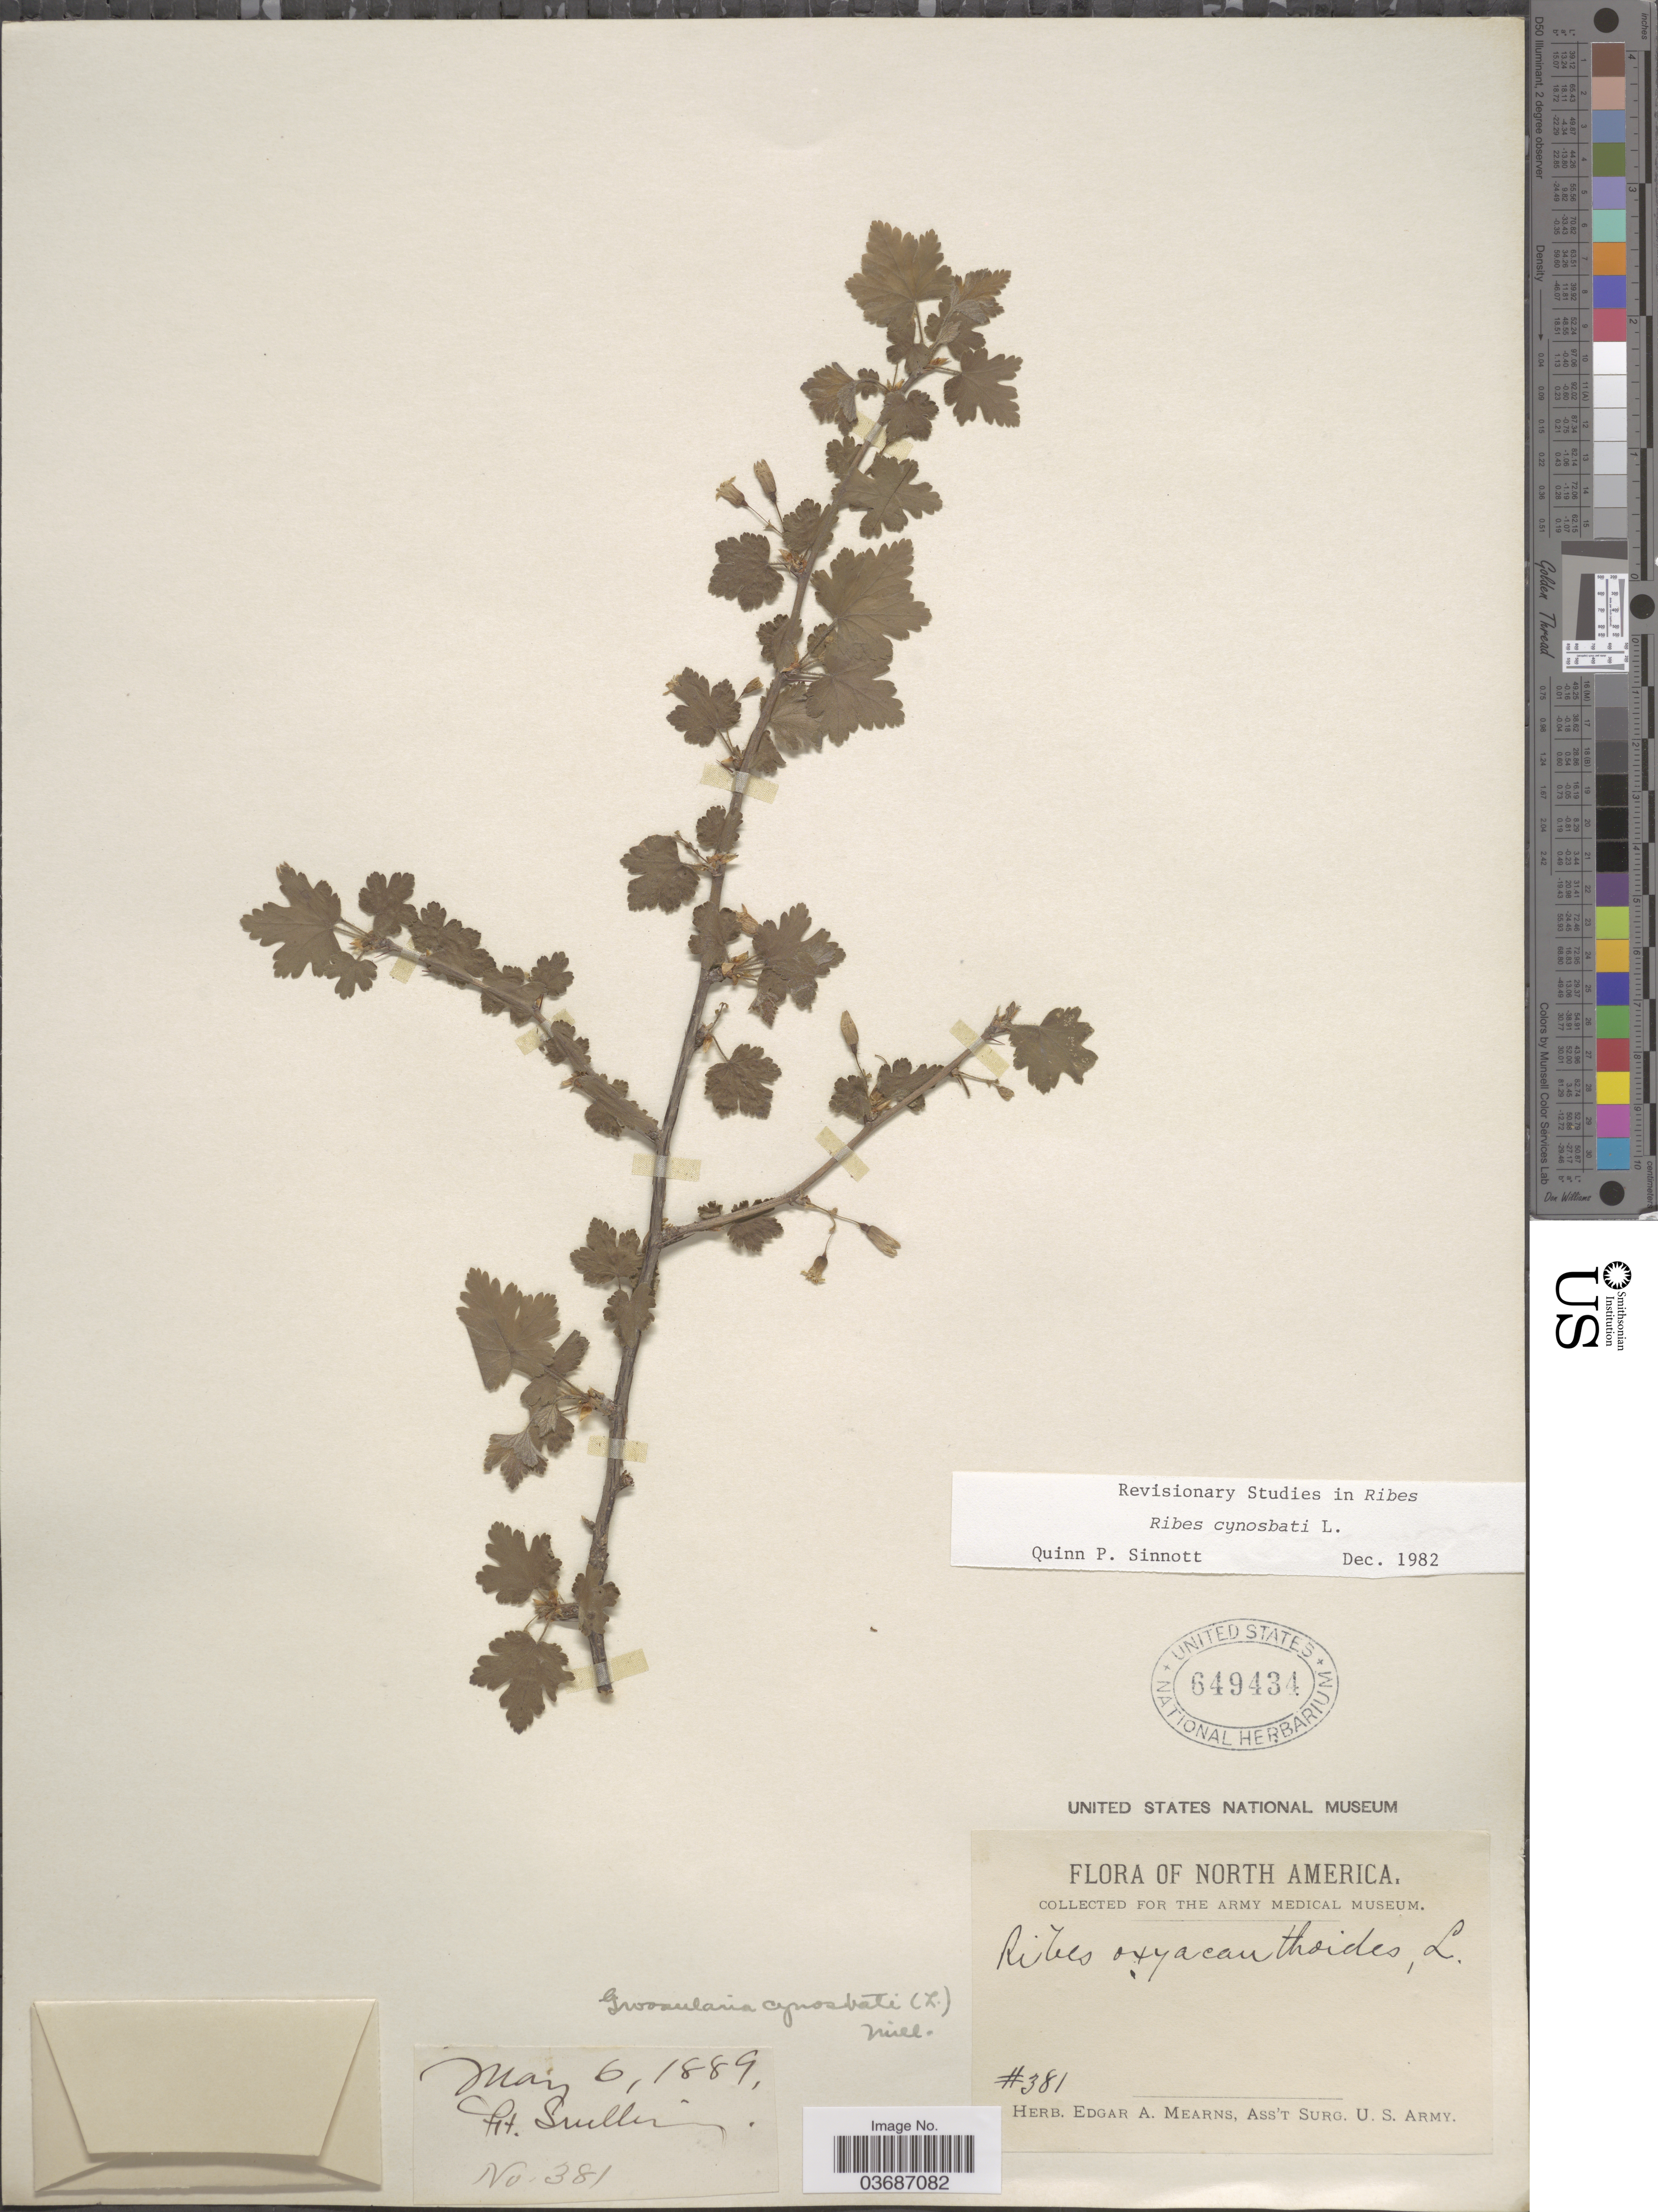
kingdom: Plantae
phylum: Tracheophyta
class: Magnoliopsida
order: Saxifragales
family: Grossulariaceae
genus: Ribes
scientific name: Ribes cynosbati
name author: L.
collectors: E. A. Mearns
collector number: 381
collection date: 1889-05-06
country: United States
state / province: Minnesota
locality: Ft. Snelling.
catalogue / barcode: US 649434